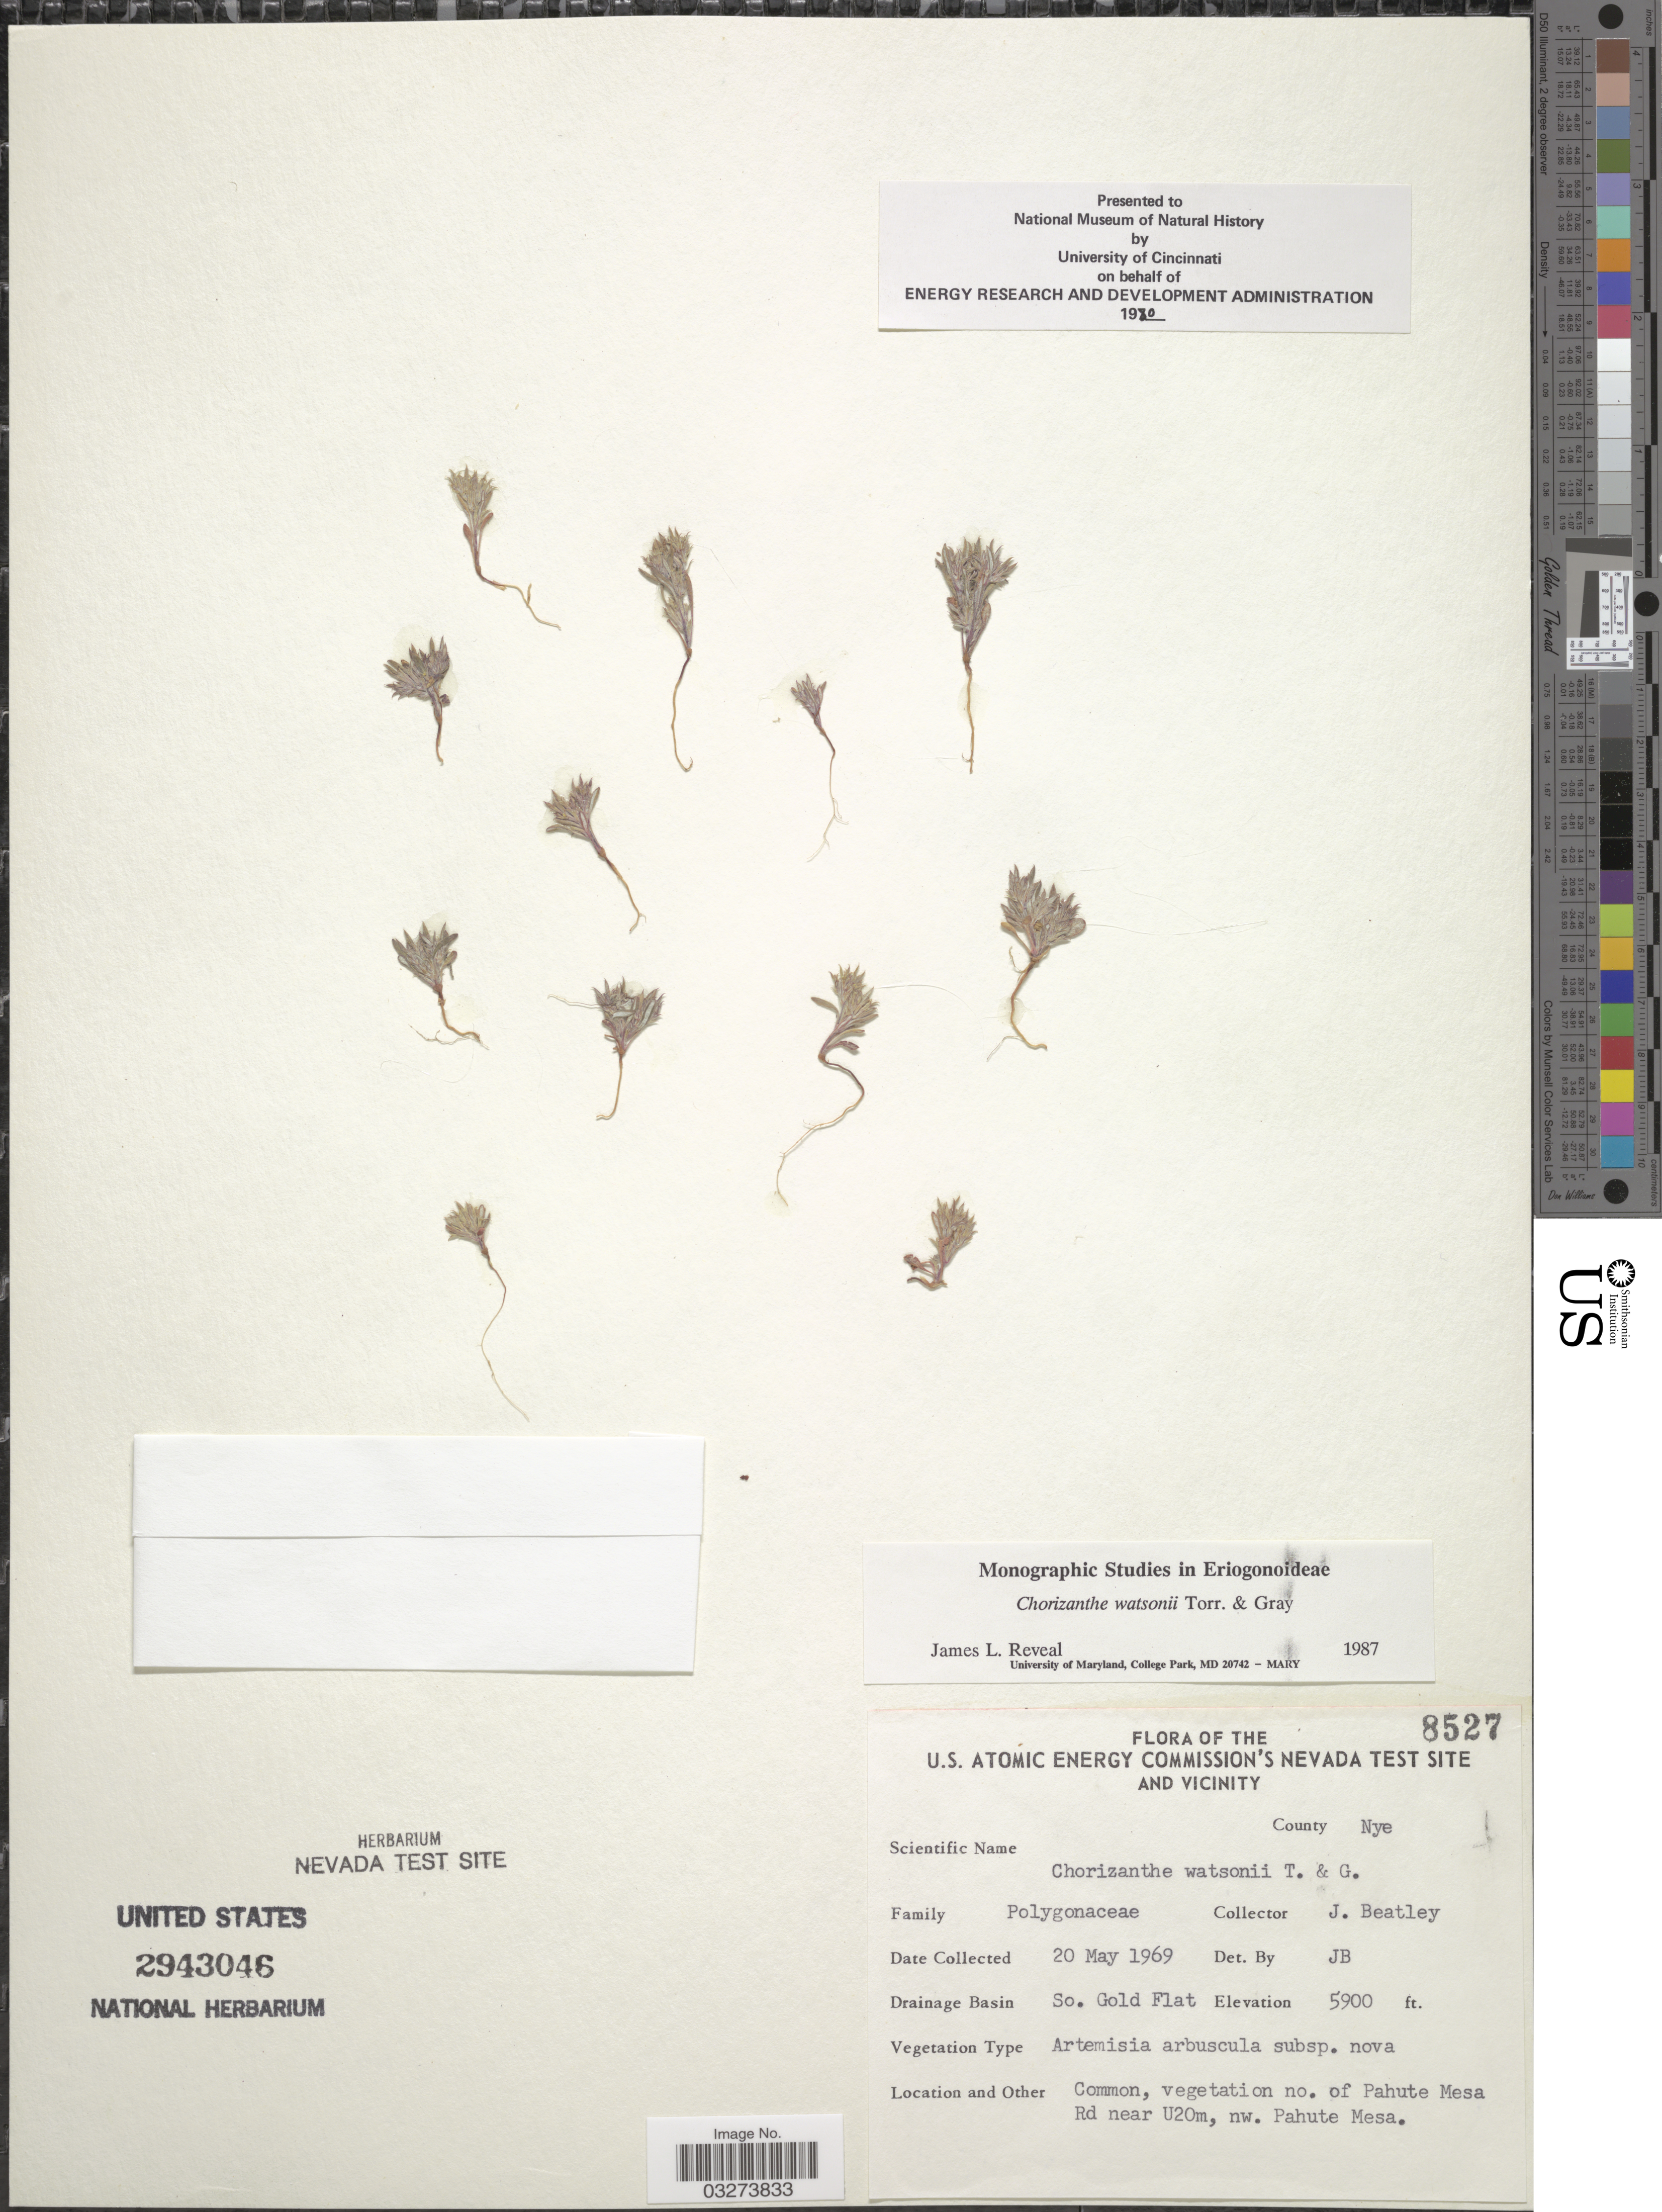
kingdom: Plantae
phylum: Tracheophyta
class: Magnoliopsida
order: Caryophyllales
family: Polygonaceae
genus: Chorizanthe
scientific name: Chorizanthe watsonii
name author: Torr. & A. Gray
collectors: J. C. Beatley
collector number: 8527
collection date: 1969-05-20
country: United States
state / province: Nevada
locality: U.S. Atomic Energy Commission's Nevada Test Site and vicinity. County Nye, Drainage Basin So. Gold Flat. Vegetation no. of Pahute Mesa Rd near U20m, nw. Pahute Mesa.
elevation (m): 1798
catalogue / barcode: US 2943046